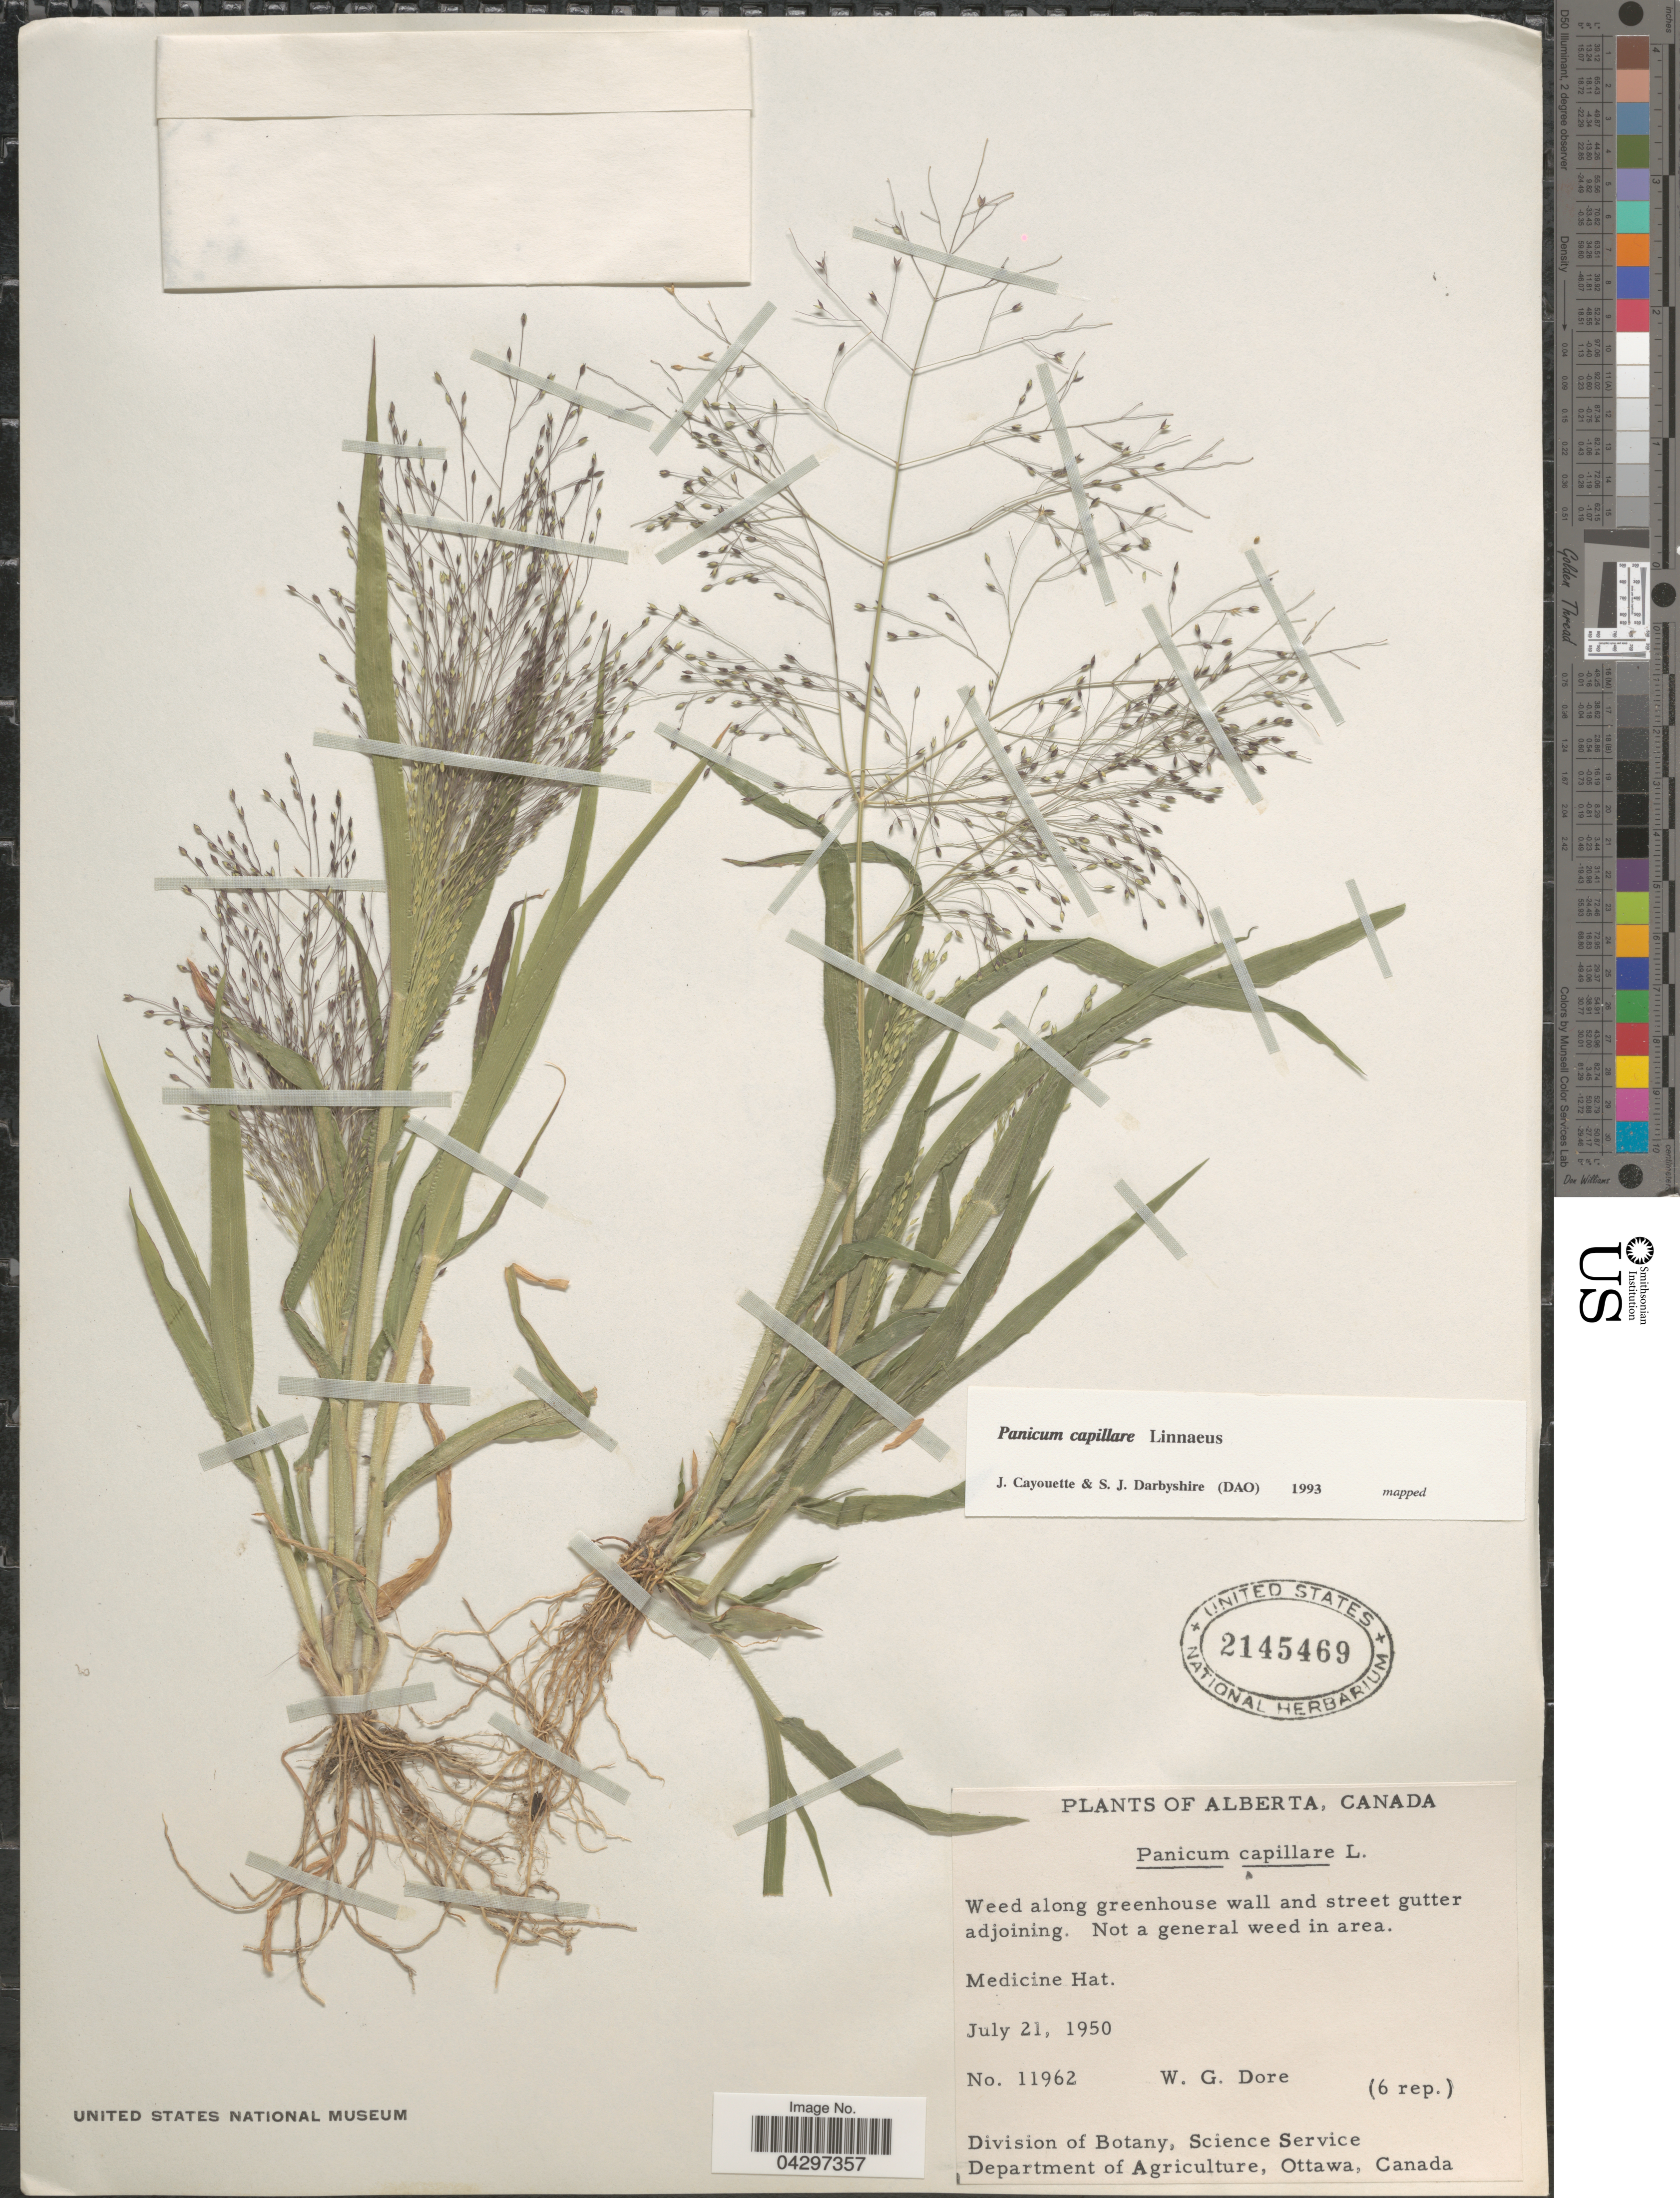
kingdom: Plantae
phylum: Tracheophyta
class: Liliopsida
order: Poales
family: Poaceae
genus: Panicum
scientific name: Panicum capillare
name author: L.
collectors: W. Dore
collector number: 11962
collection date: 1950-07-21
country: Canada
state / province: Alberta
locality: Medicine Hat.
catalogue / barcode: US 2145469